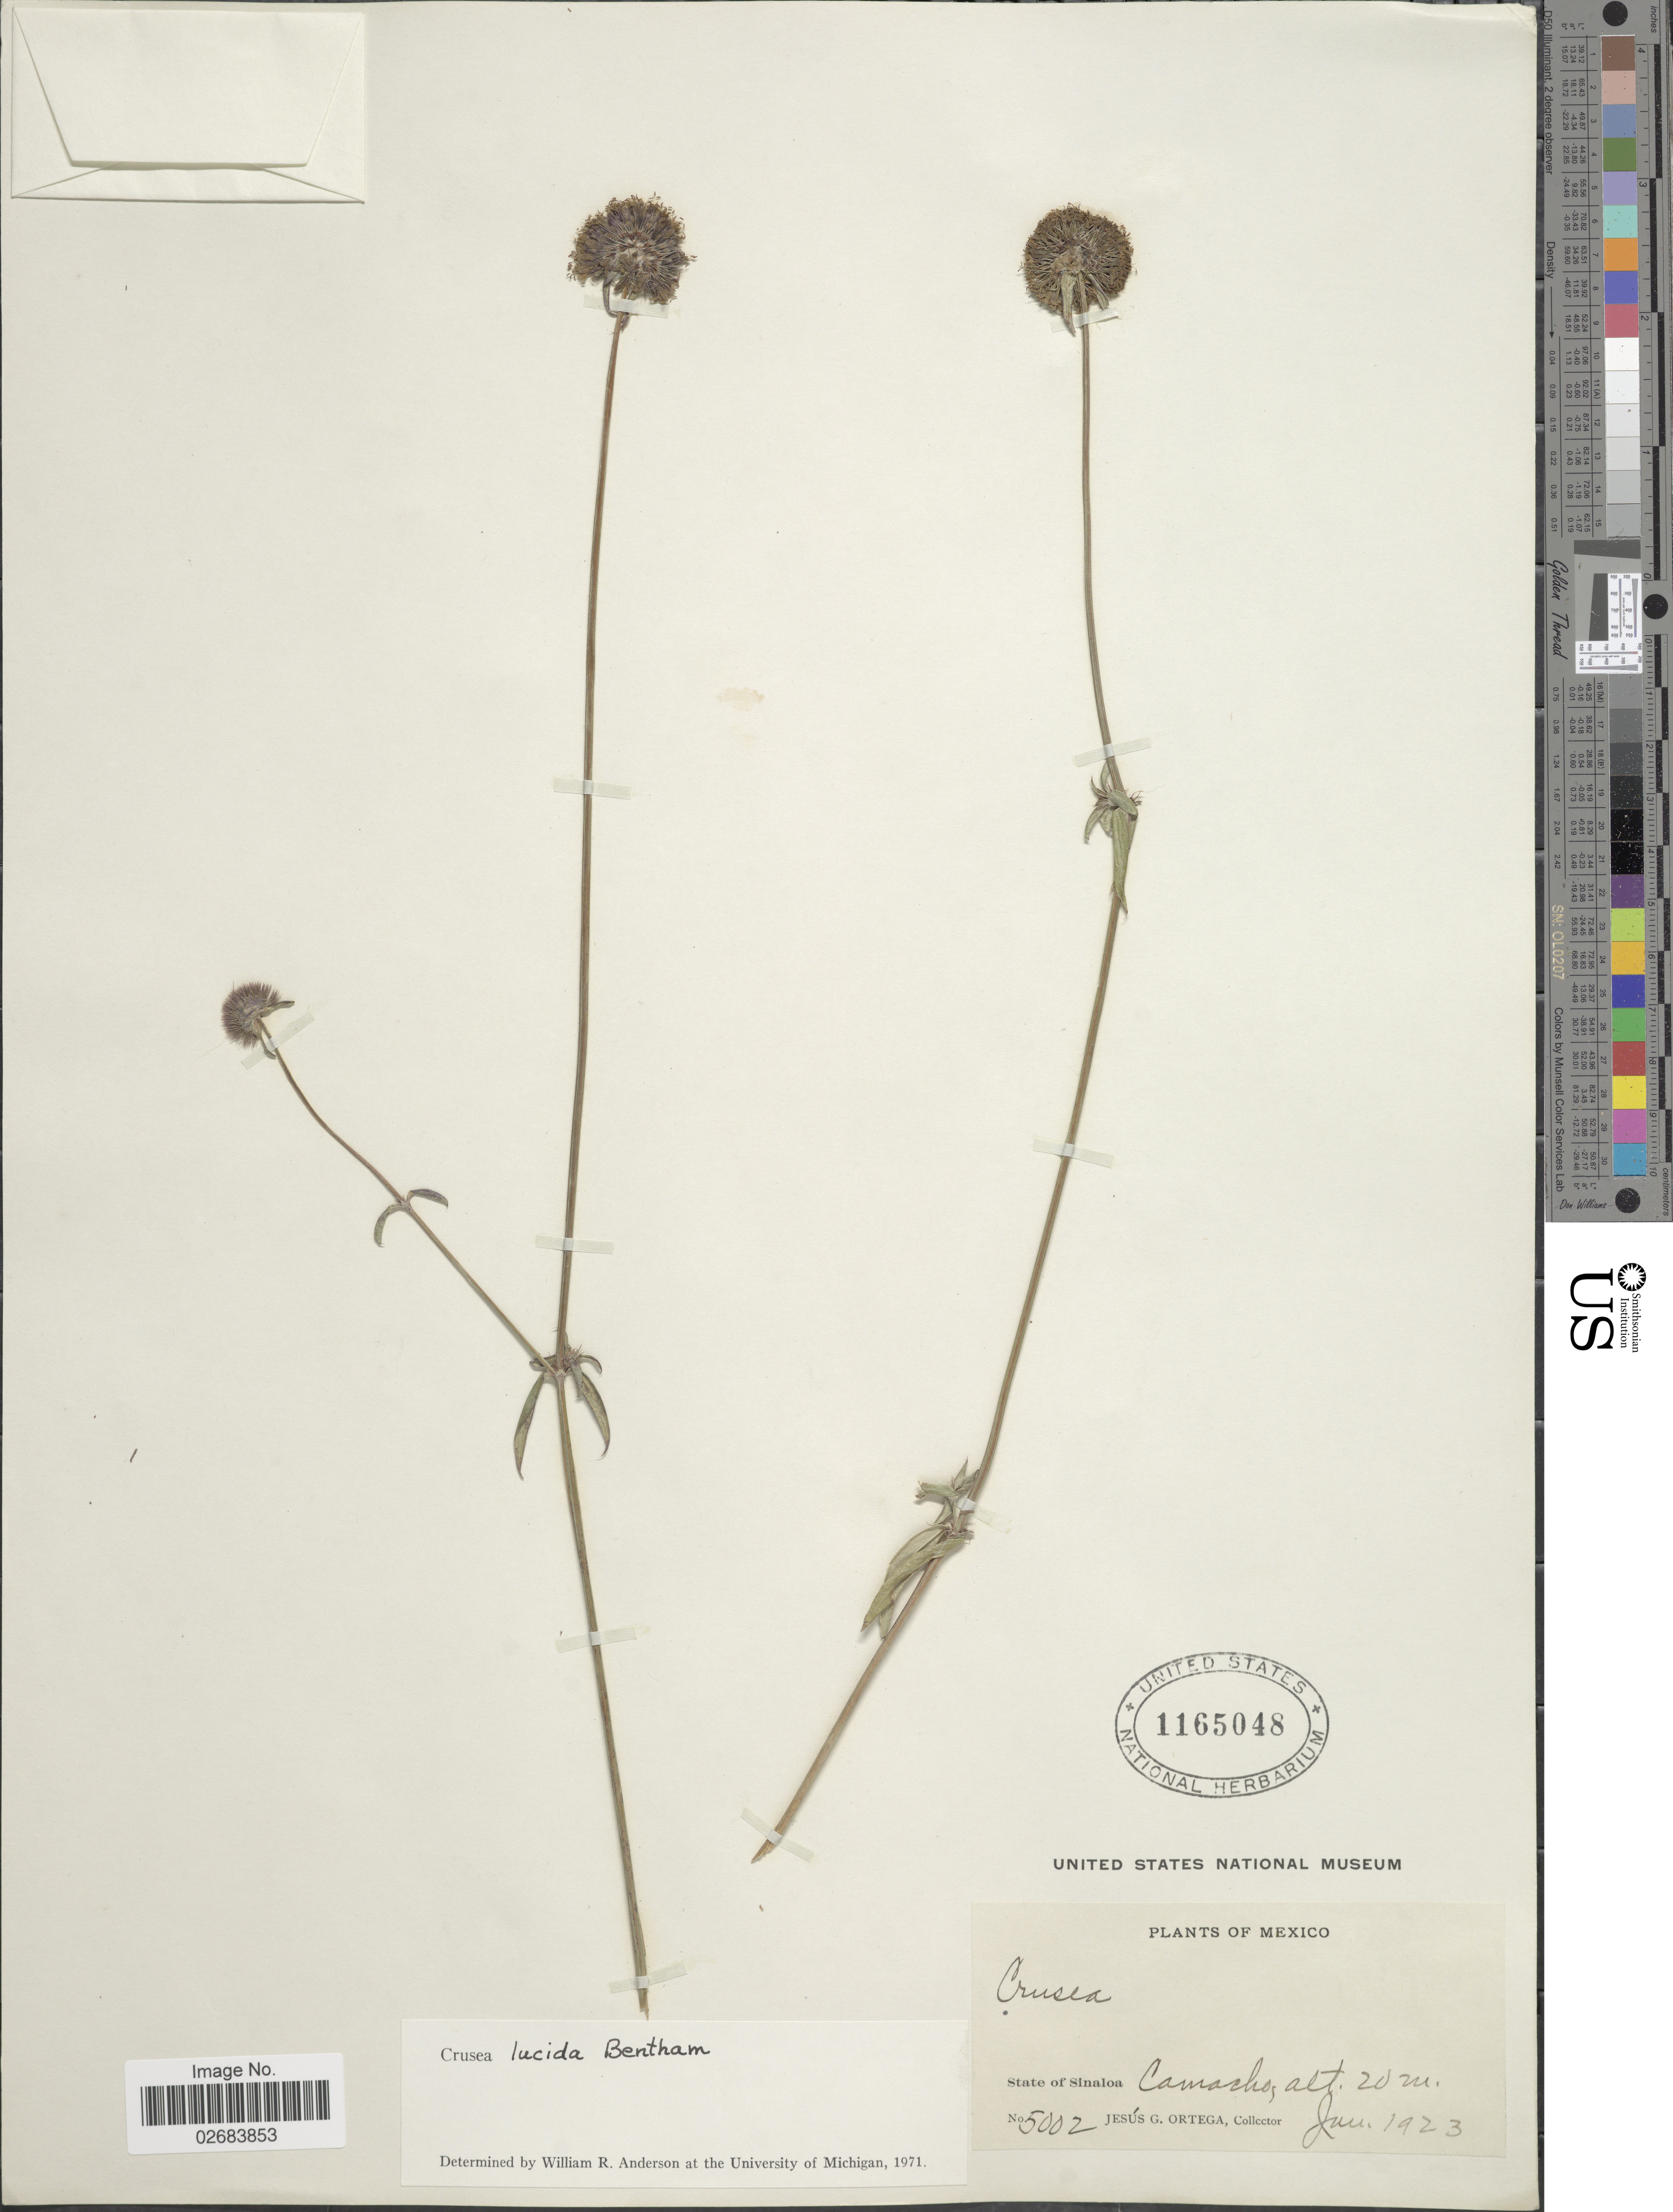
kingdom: Plantae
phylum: Tracheophyta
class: Magnoliopsida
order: Gentianales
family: Rubiaceae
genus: Crusea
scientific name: Crusea lucida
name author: Benth.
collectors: J. Ortega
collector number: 5002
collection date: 1923-01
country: Mexico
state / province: Sinaloa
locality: Camacho.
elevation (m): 20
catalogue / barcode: US 1165048